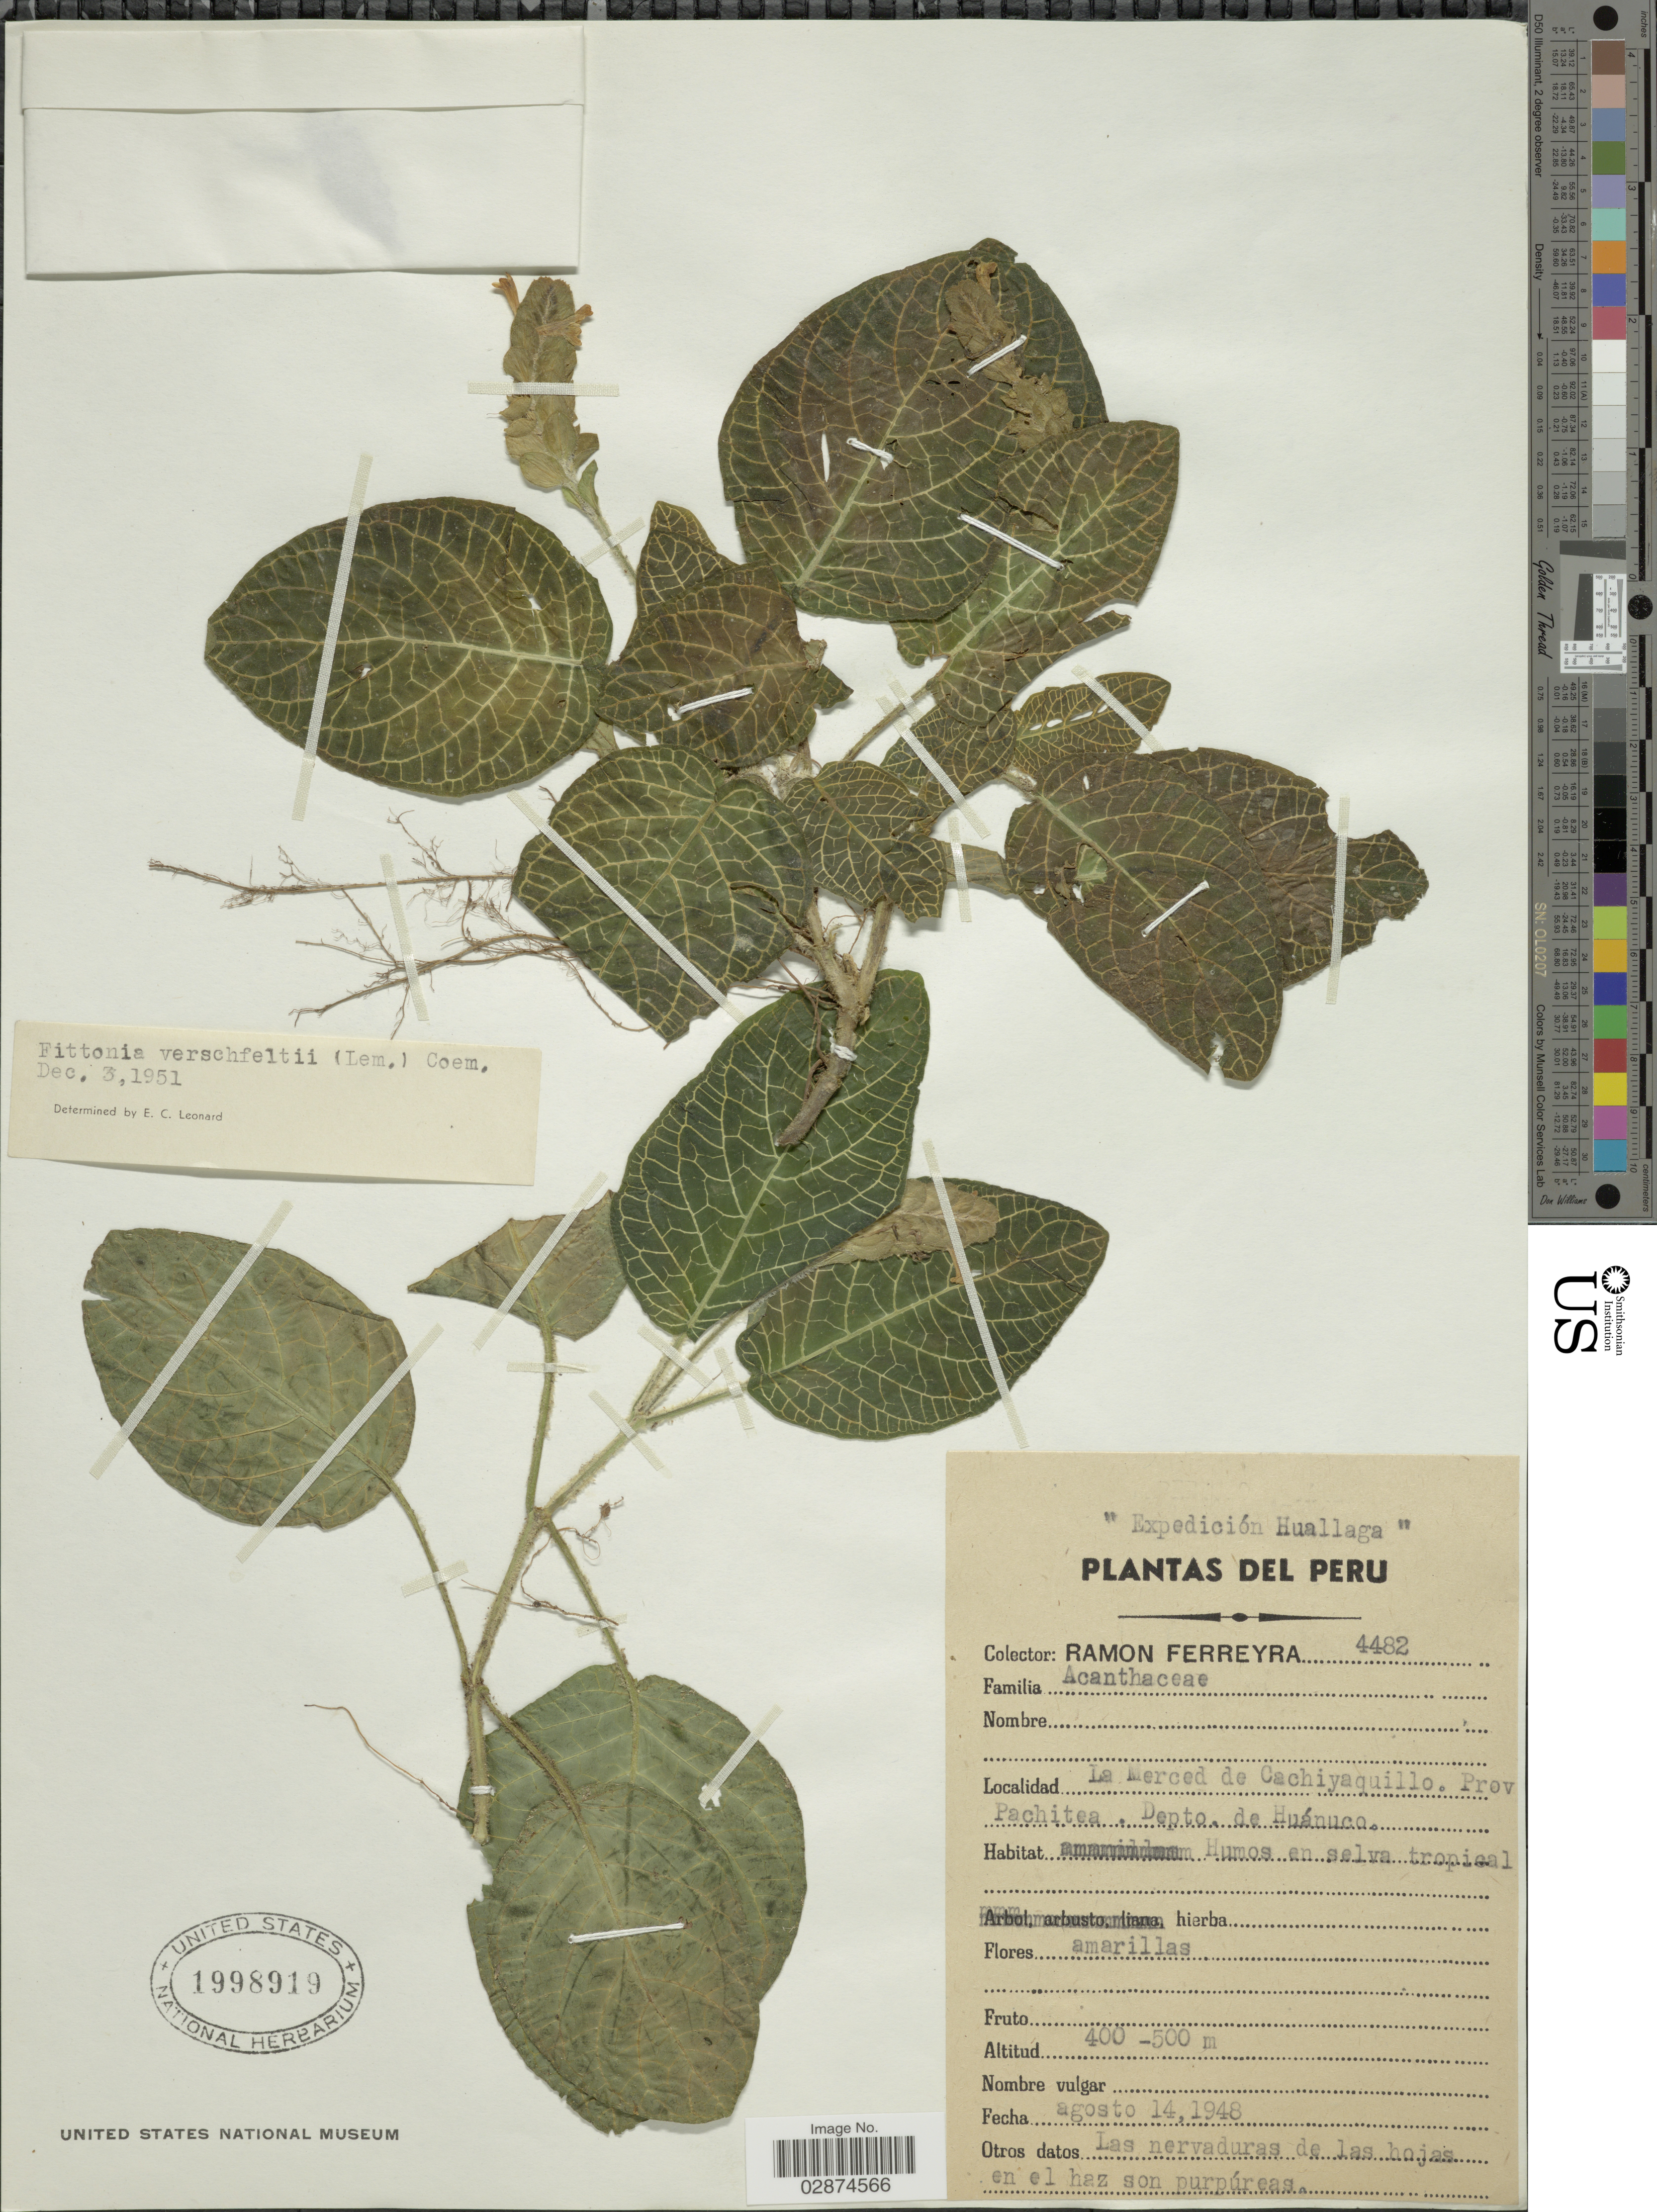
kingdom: Plantae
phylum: Tracheophyta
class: Magnoliopsida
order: Lamiales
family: Acanthaceae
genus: Fittonia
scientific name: Fittonia albivenis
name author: (Lindl. ex Veitch) Brummitt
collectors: R. A. Ferreyra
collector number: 4482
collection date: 1948-08-14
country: Peru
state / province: Huánuco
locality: La Merced de Cachiyaquillo. Prov. Pachitea. Depto. de Huánuco.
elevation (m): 400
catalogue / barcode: US 1998919